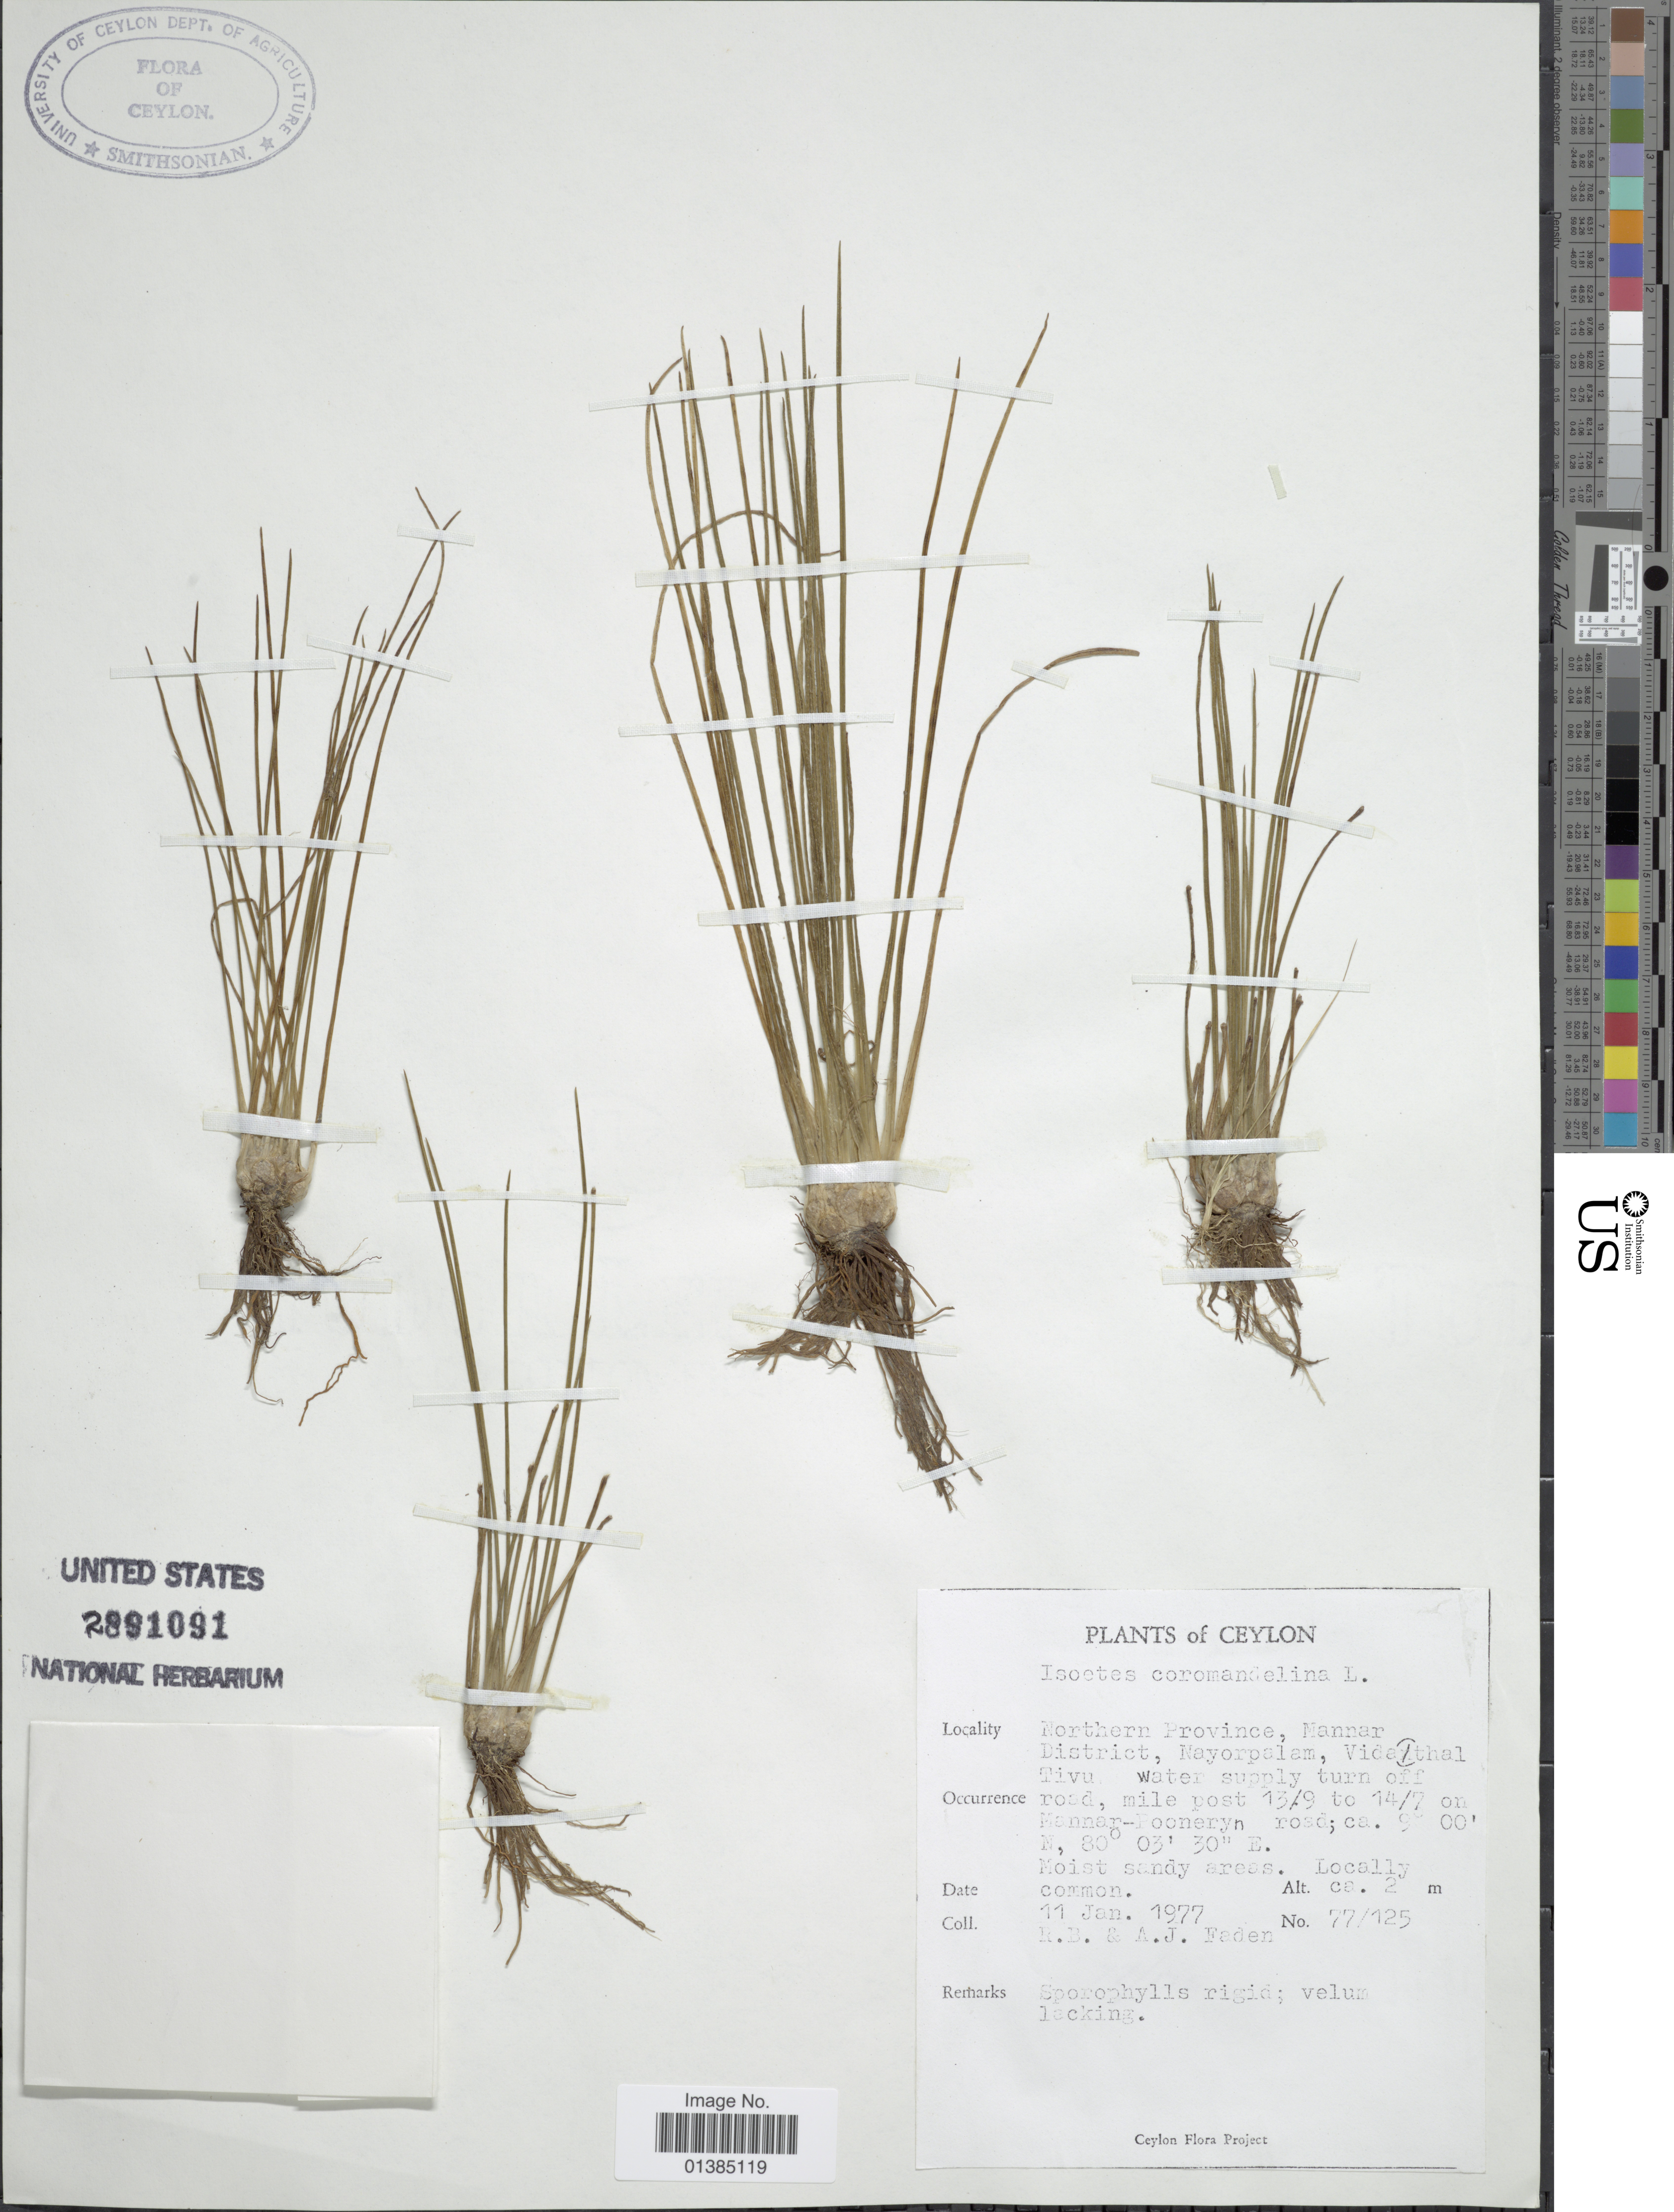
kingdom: Plantae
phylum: Tracheophyta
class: Lycopodiopsida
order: Isoetales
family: Isoetaceae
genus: Isoetes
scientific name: Isoetes coromandelina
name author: L. f.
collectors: R. B. Faden & A. J. Faden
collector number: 77/125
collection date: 1977-01-11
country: Sri Lanka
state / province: North Central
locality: Mannar District, Nayorpalam, Vidaithal [interpreted] Tivu, water supply turn off road, mile post 13/9 to 14/7 on Mannar-Pooneryn road.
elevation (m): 2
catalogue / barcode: US 2891091